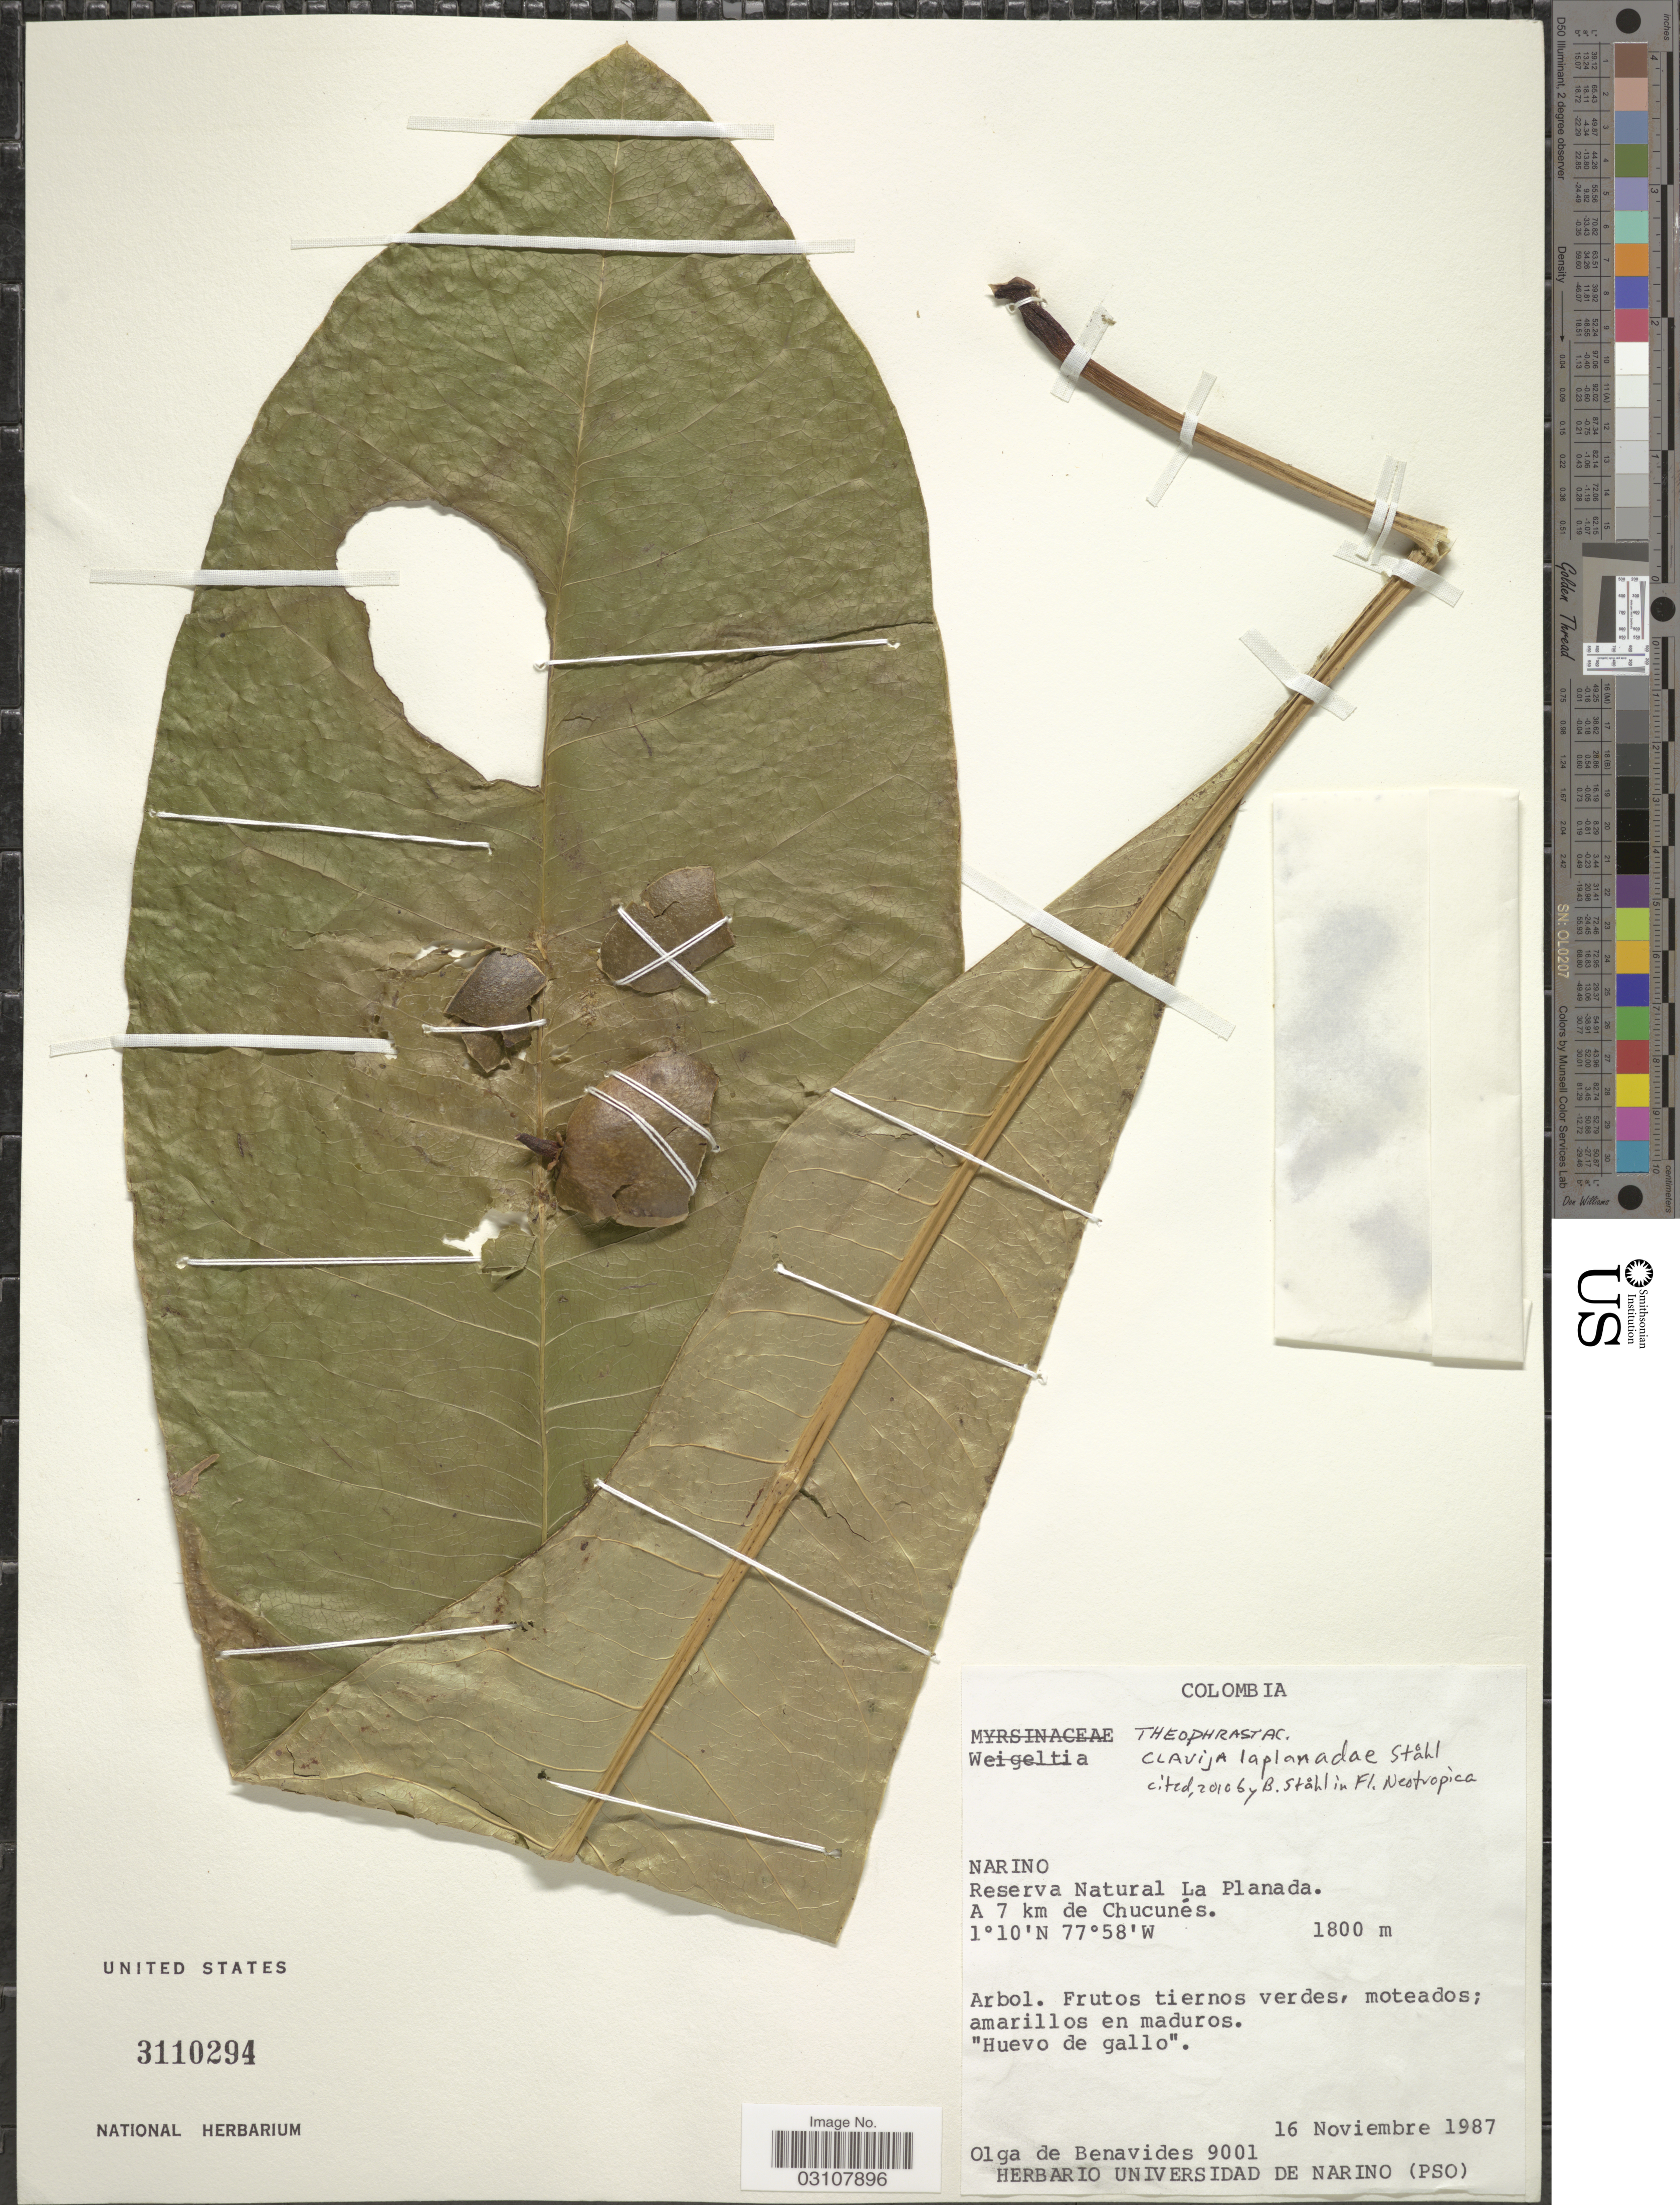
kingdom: Plantae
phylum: Tracheophyta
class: Magnoliopsida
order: Ericales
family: Primulaceae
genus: Clavija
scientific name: Clavija laplanadae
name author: B. Ståhl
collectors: Olga S. de Benavides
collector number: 9001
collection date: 1987-11-16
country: Colombia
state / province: Nariño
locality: Reserva Natural La Planada. A 7 km de Chuchunés.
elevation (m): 1800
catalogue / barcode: US 3110294